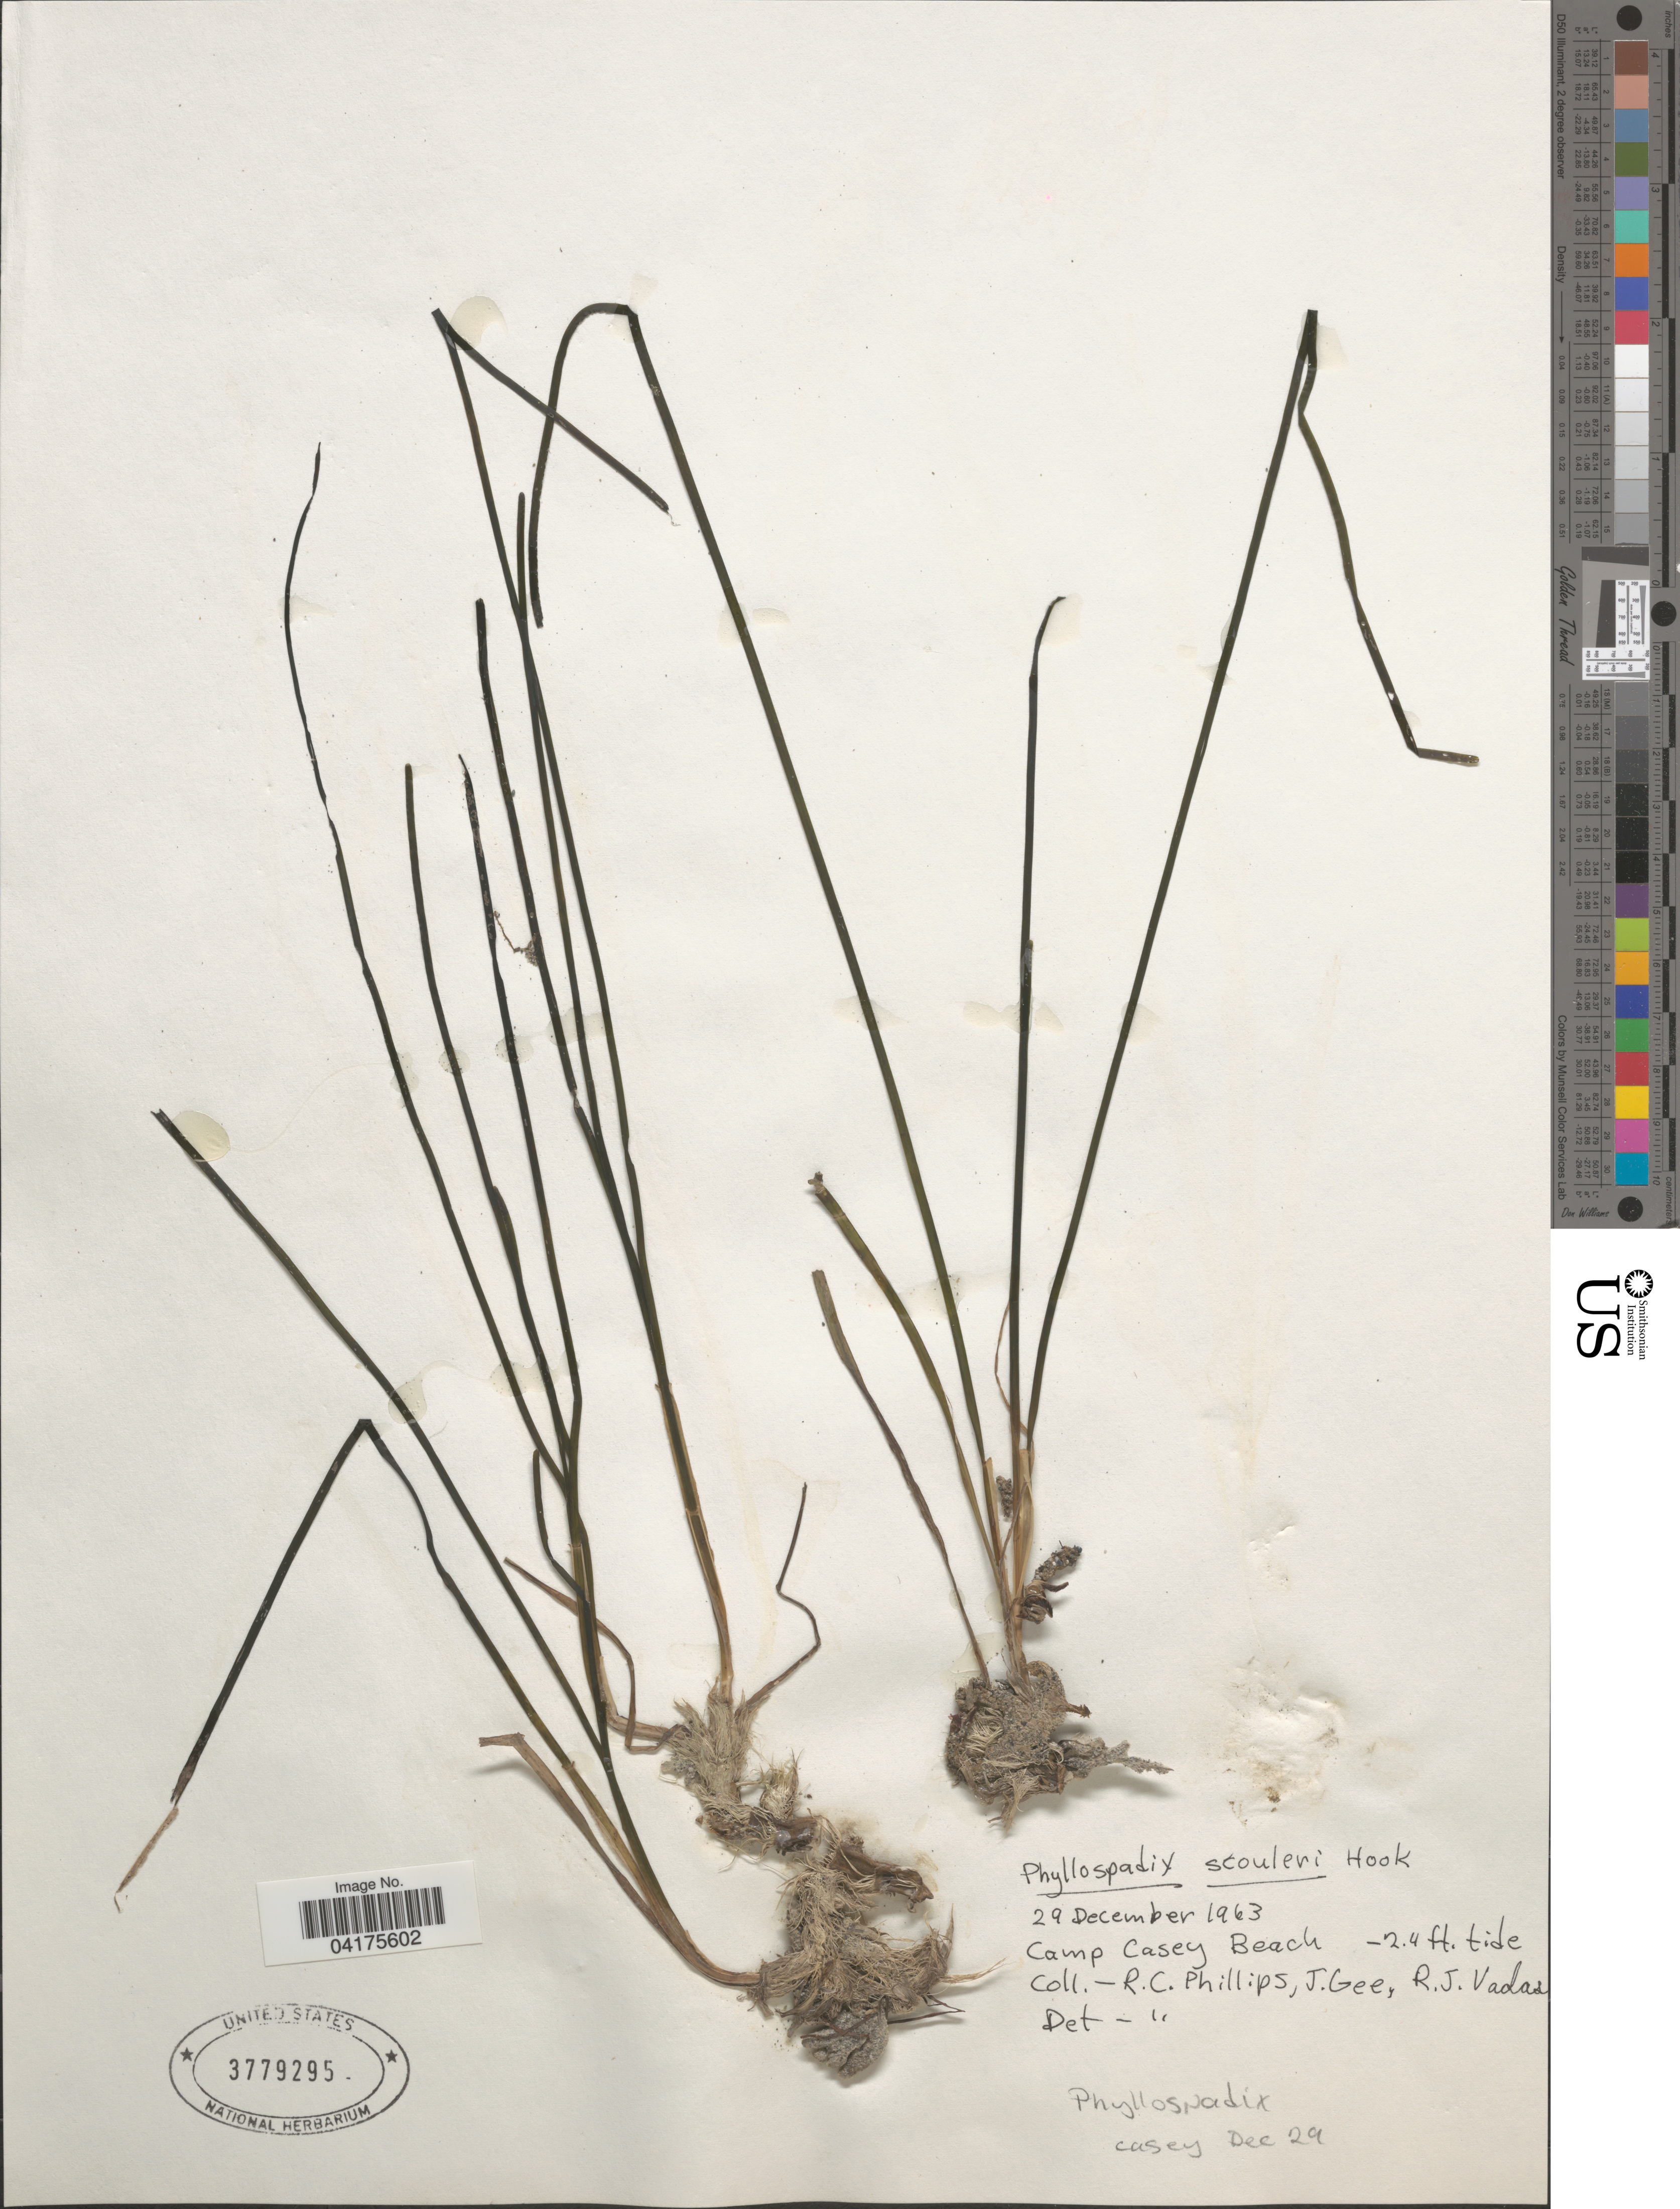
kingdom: Plantae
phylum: Tracheophyta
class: Liliopsida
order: Alismatales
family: Zosteraceae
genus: Phyllospadix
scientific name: Phyllospadix scouleri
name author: Hook.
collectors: R. C. Phillips, J. Gee & R. Vadas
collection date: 1963-12-29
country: United States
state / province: Washington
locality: Camp Casey Beach.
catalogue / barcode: US 3779295